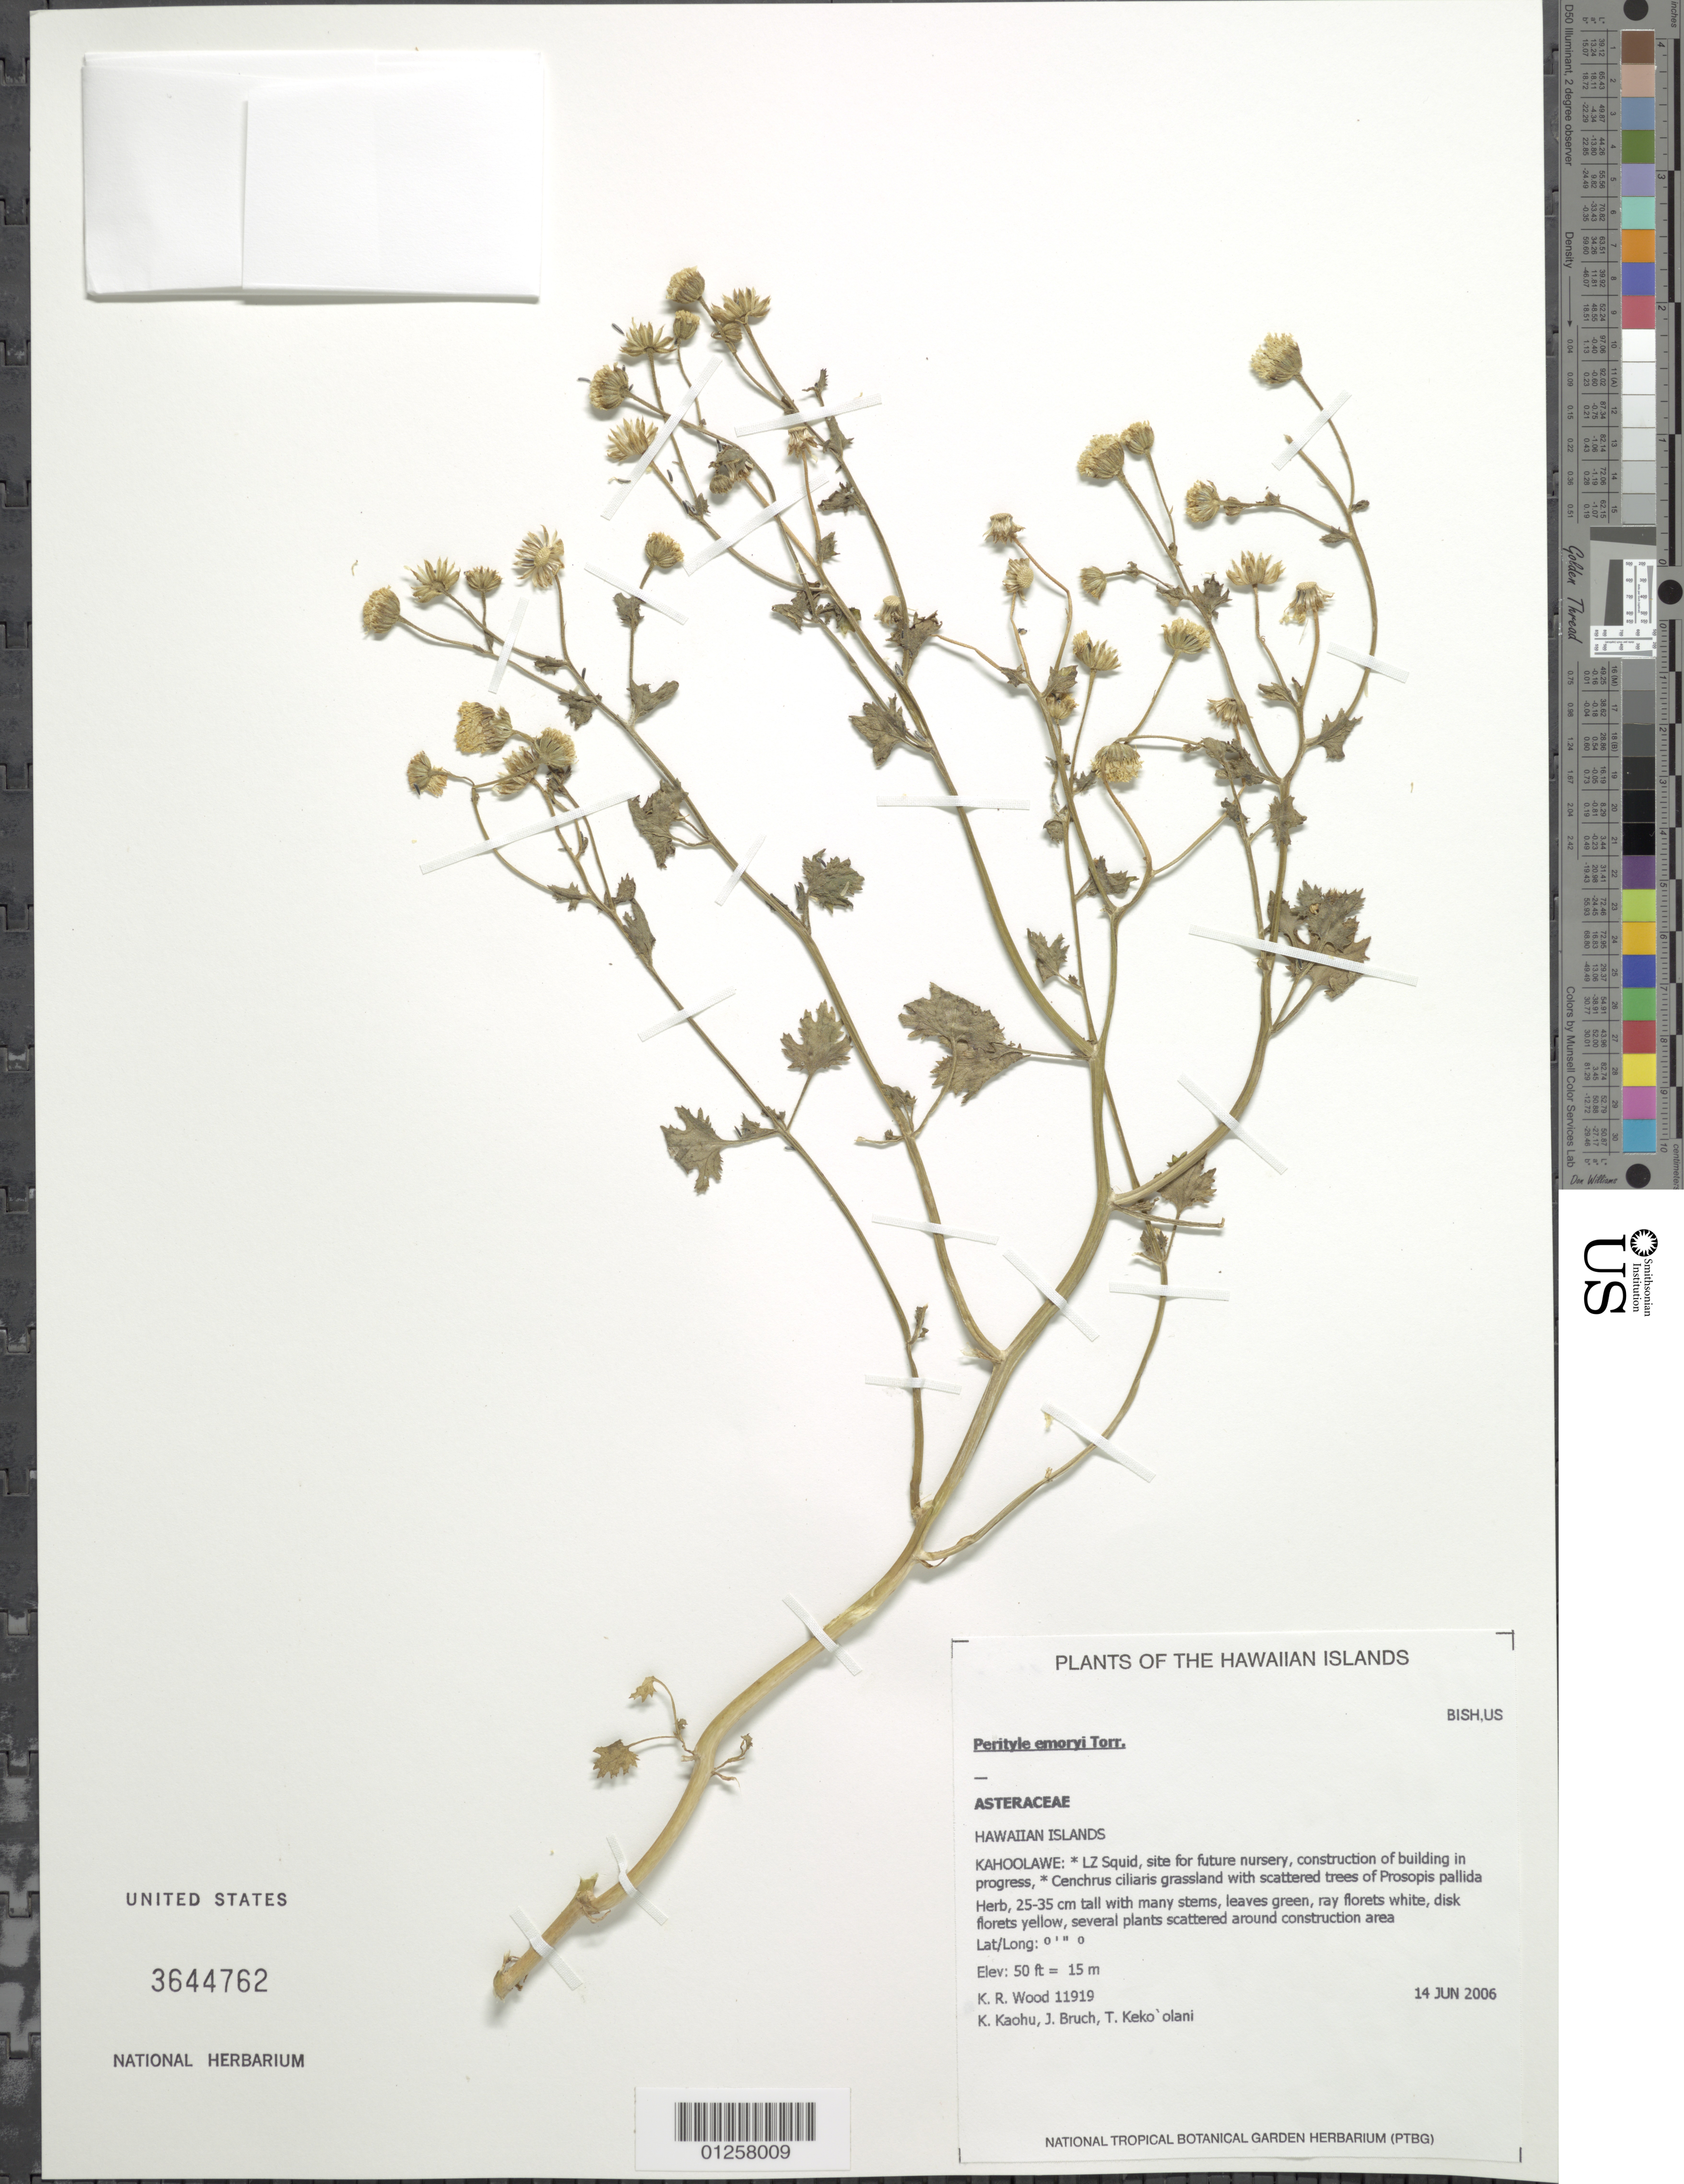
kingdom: Plantae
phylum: Tracheophyta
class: Magnoliopsida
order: Asterales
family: Asteraceae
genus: Perityle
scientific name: Perityle emoryi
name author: Torr.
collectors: K. R. Wood et al.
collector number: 11919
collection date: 2006-06-14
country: United States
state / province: Hawaii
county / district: Maui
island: Kaho'olawe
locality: LZ Squid, site for future nursery, construction of building in progress.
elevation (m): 15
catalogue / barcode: US 3644762